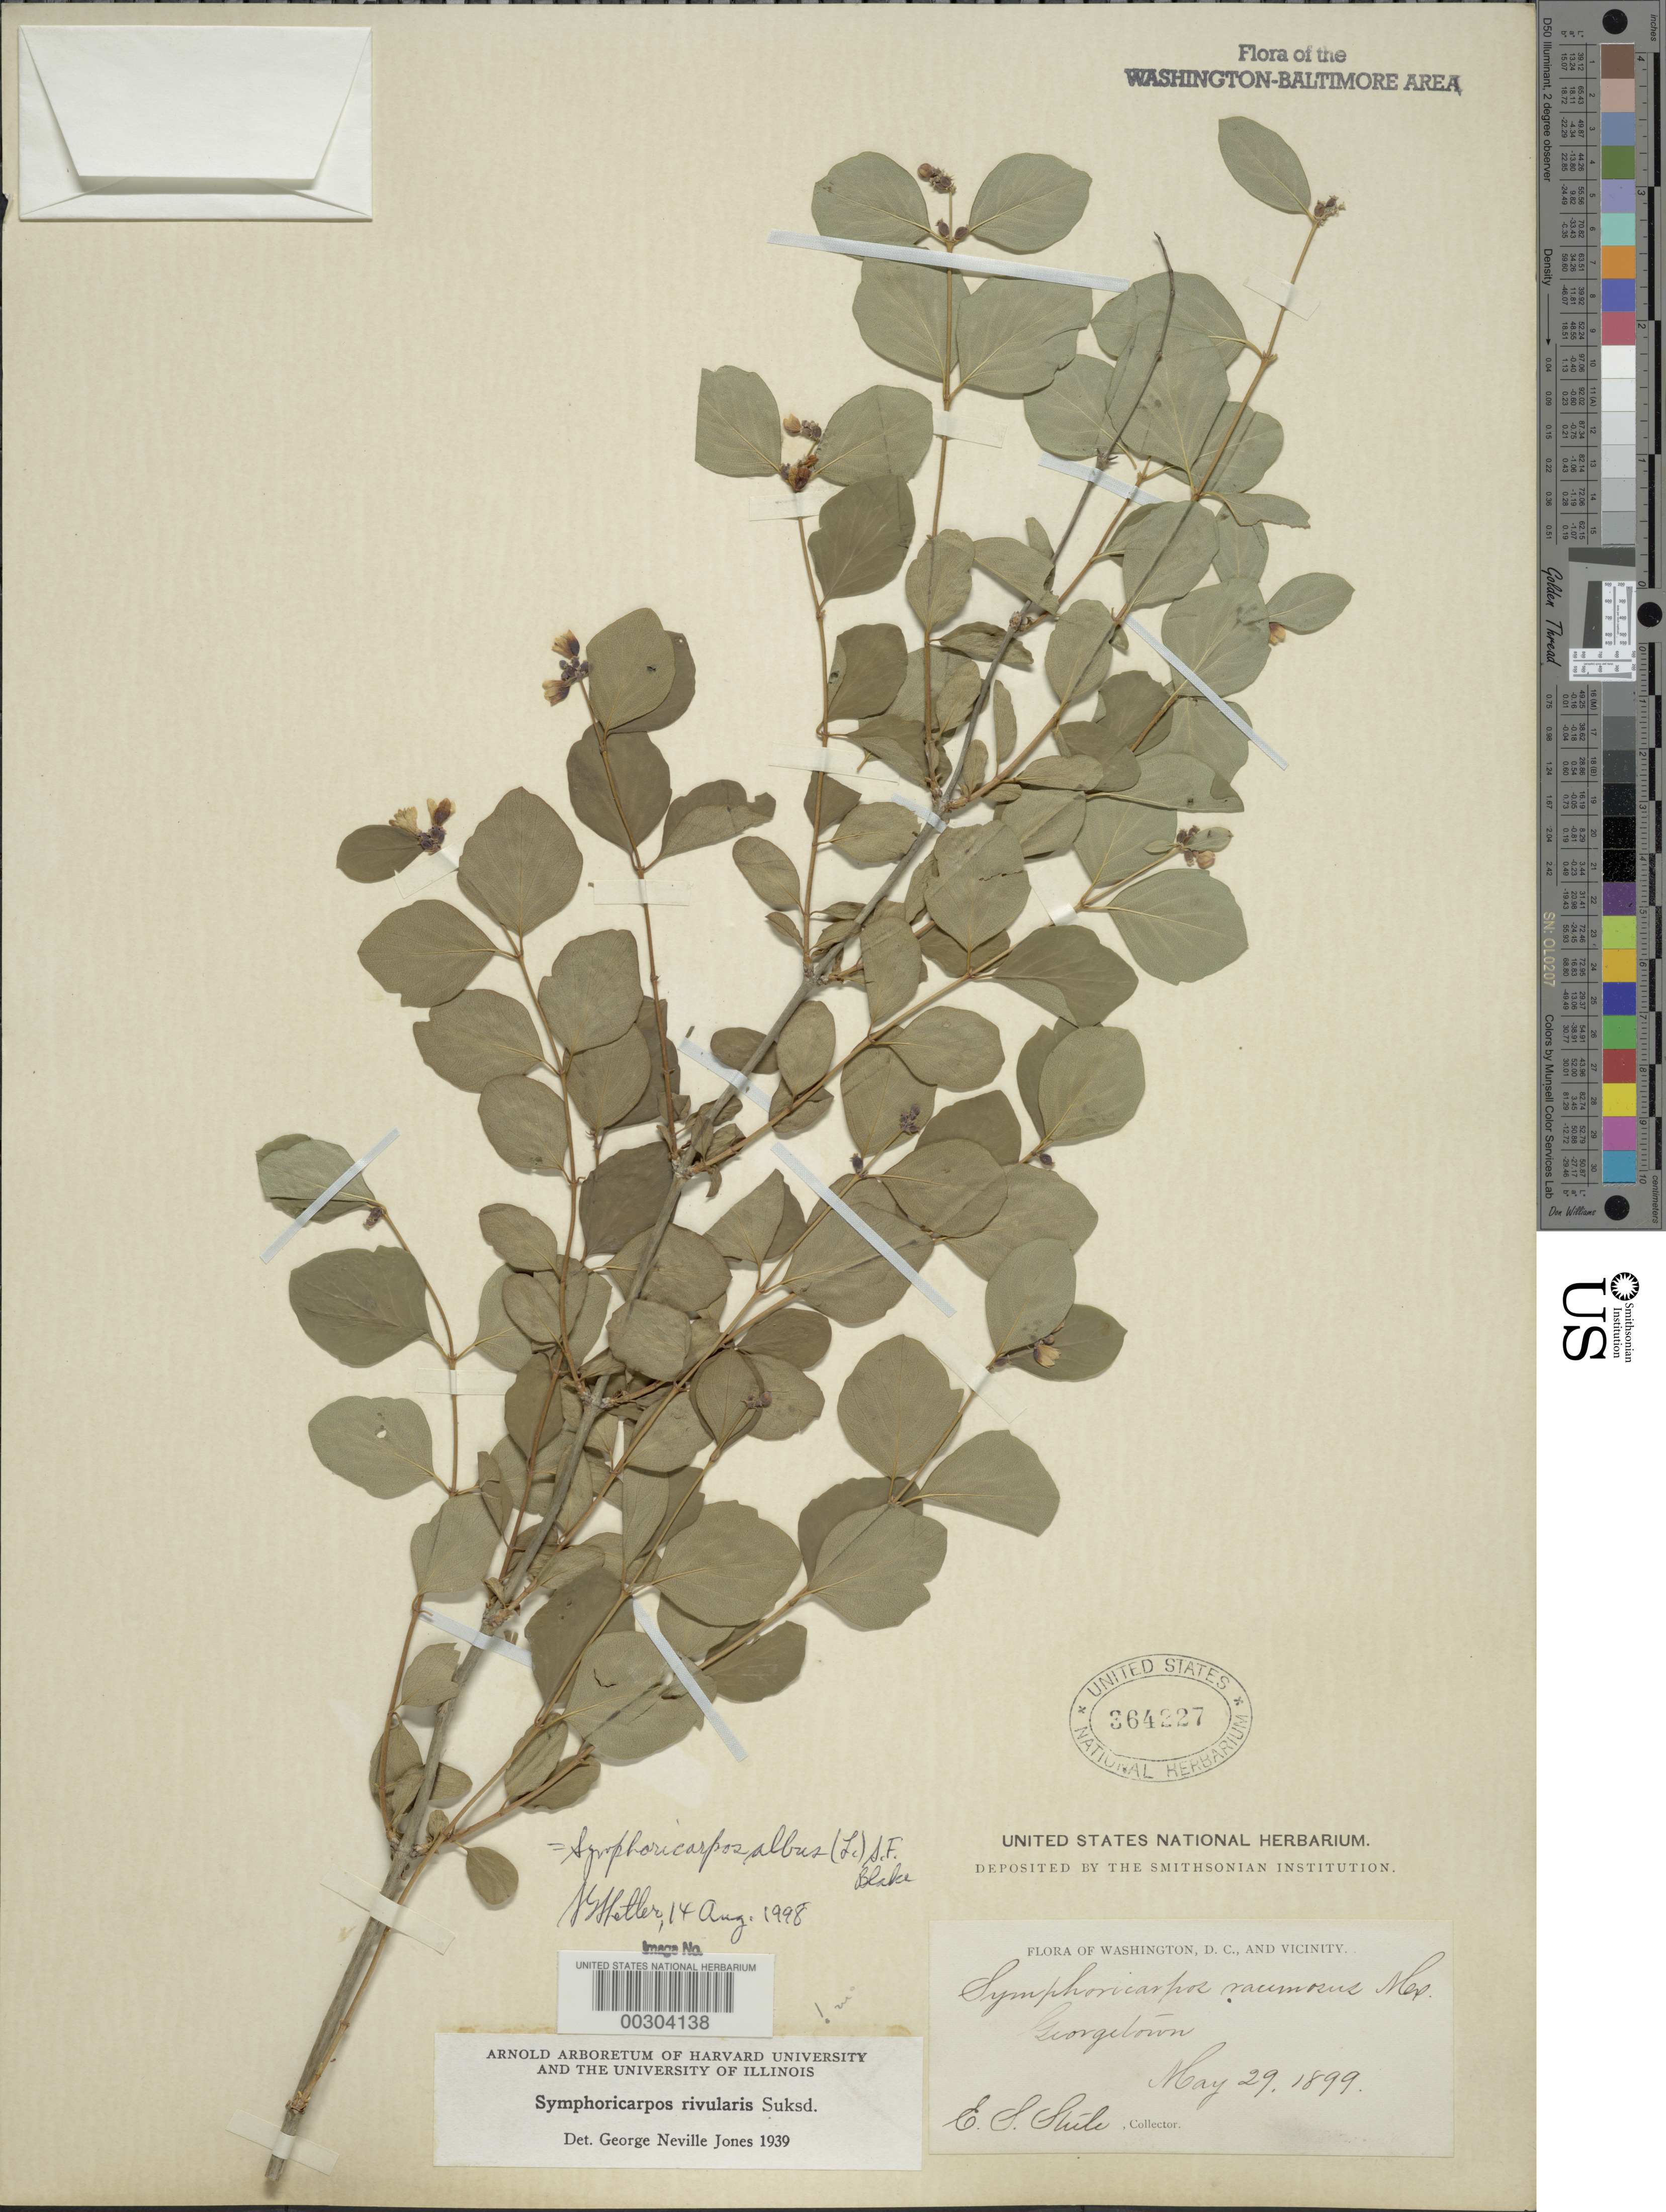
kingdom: Plantae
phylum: Tracheophyta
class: Magnoliopsida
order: Dipsacales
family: Caprifoliaceae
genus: Symphoricarpos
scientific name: Symphoricarpos albus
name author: (L.) S.F. Blake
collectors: E. Steele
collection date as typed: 29 May 1899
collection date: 1899-05-29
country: United States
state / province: District of Columbia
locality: Georgetown C. & O. Canal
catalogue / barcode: US 364227